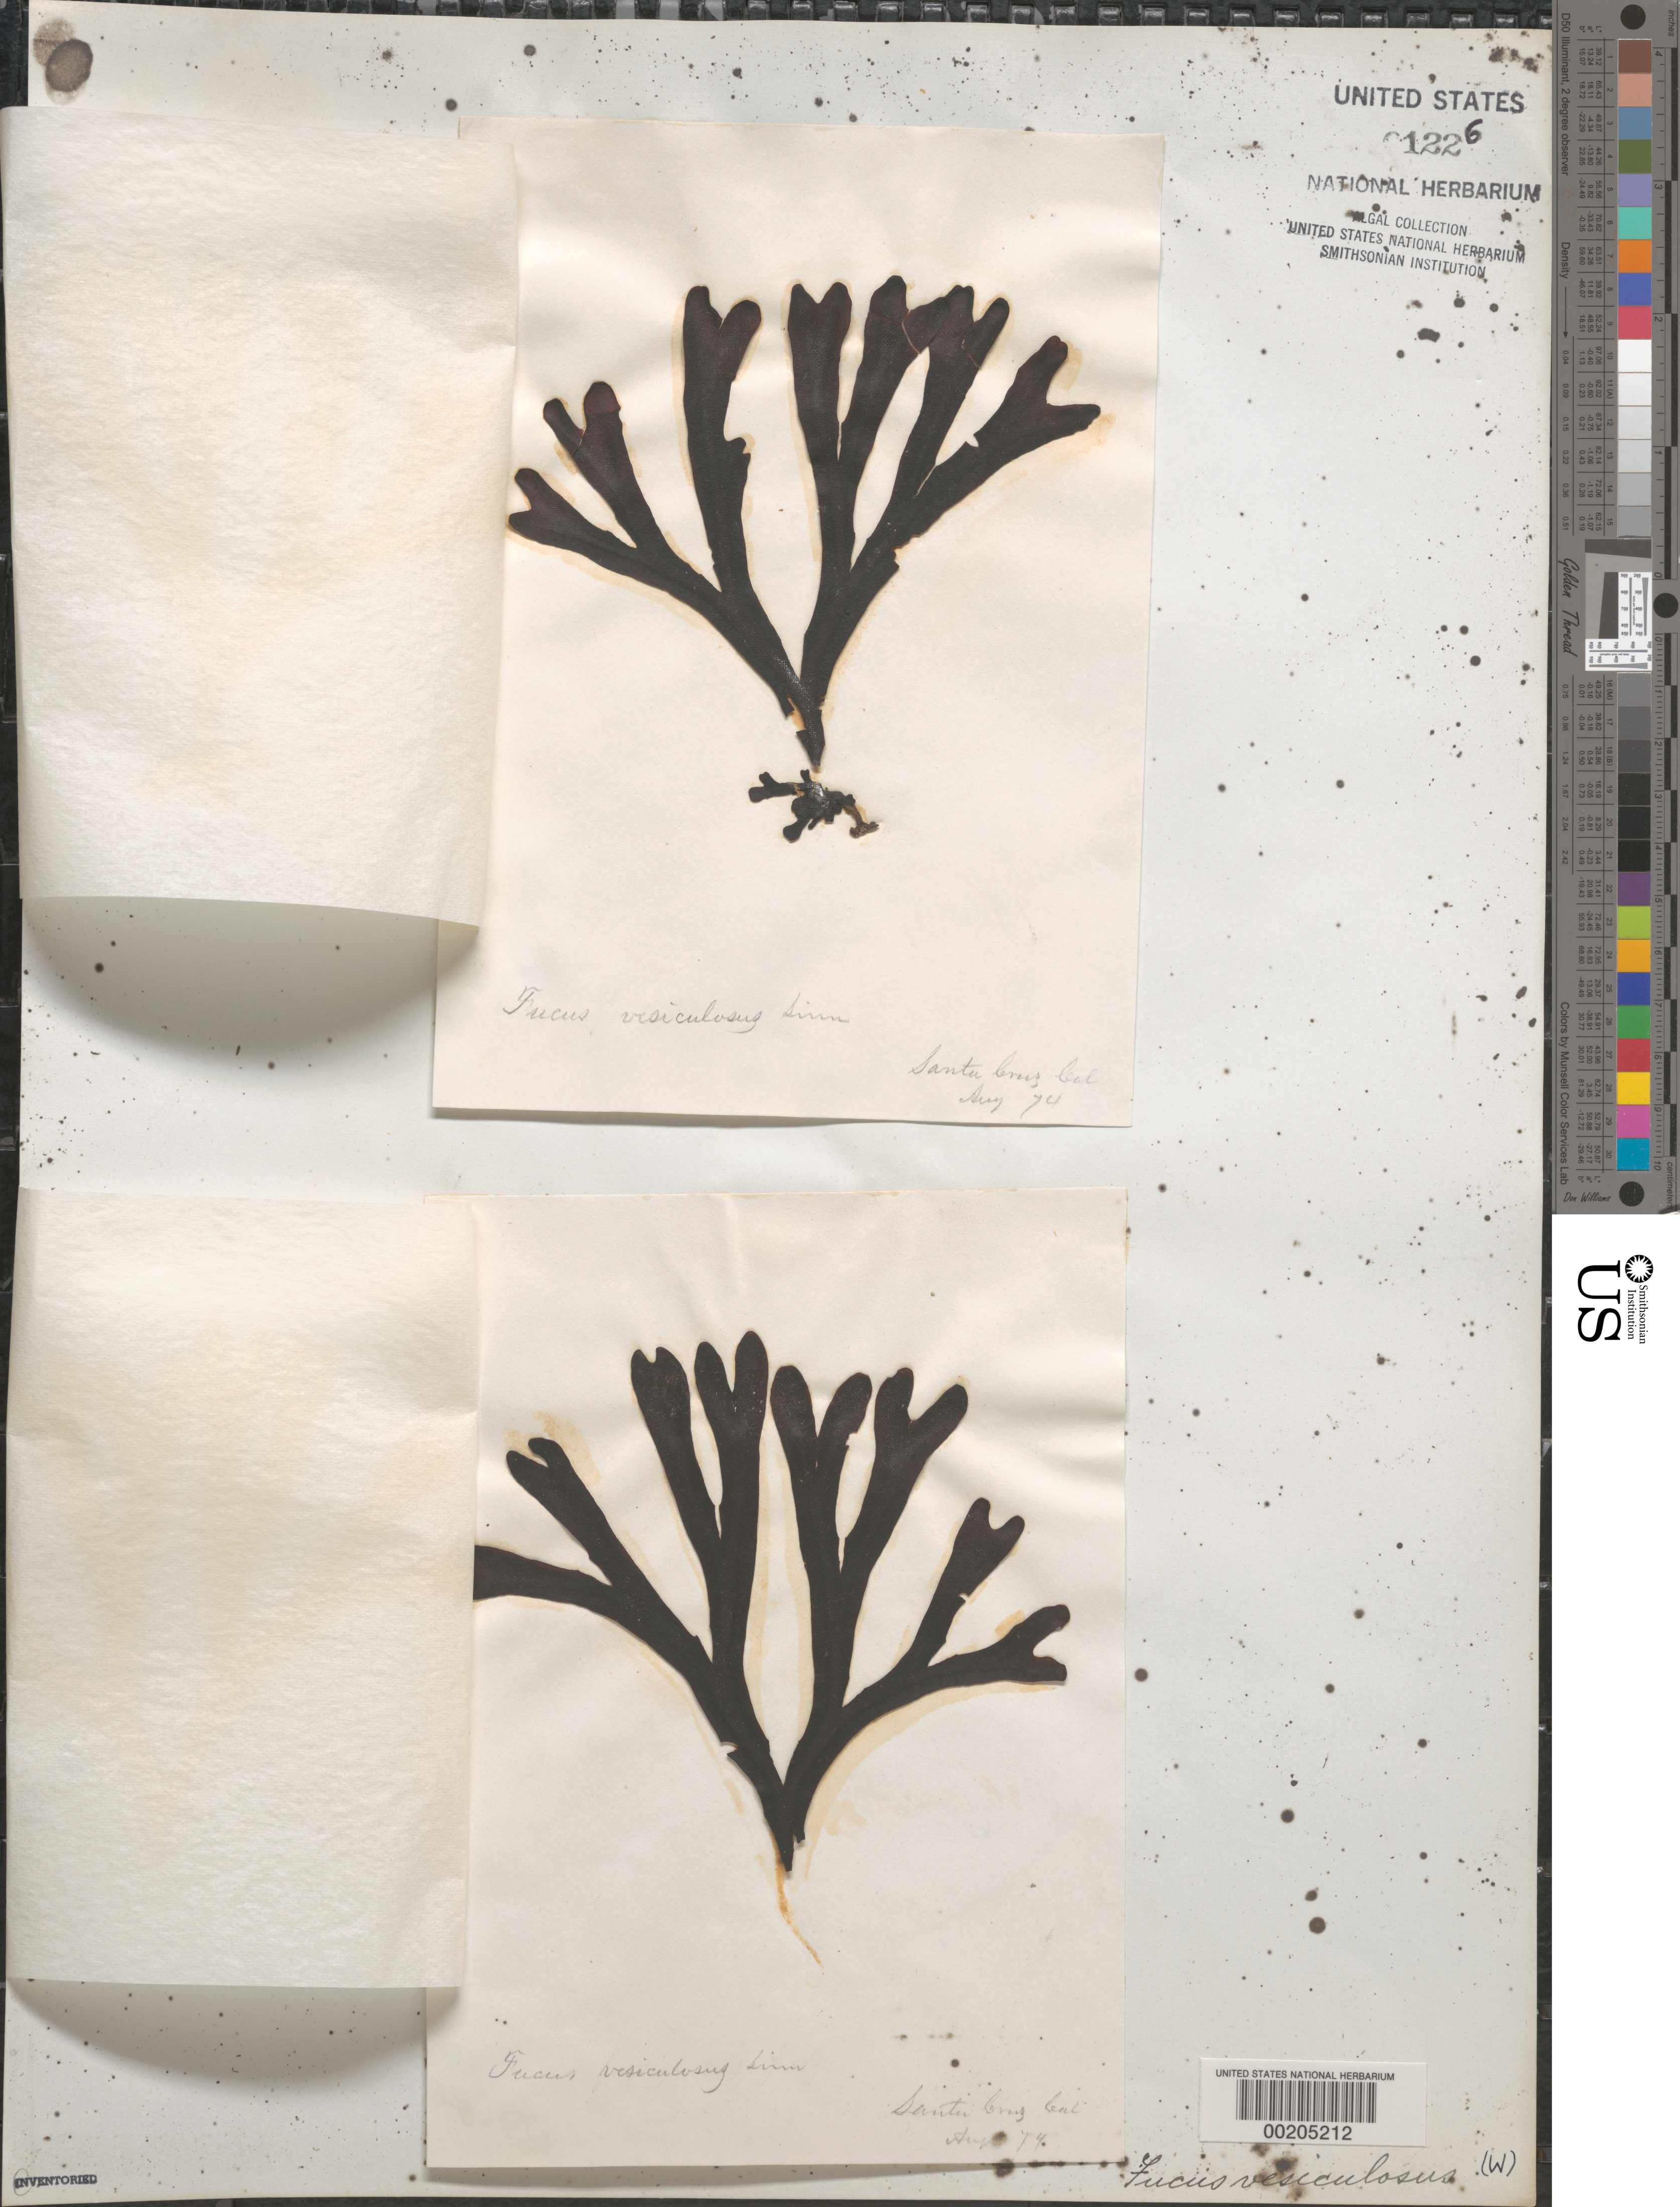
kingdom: Chromista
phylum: Ochrophyta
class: Phaeophyceae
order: Fucales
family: Fucaceae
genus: Fucus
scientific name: Fucus vesiculosus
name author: L.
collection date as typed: Aug 1874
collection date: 1874-08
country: United States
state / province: California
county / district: Santa Cruz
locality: Santa Cruz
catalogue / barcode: US 1226